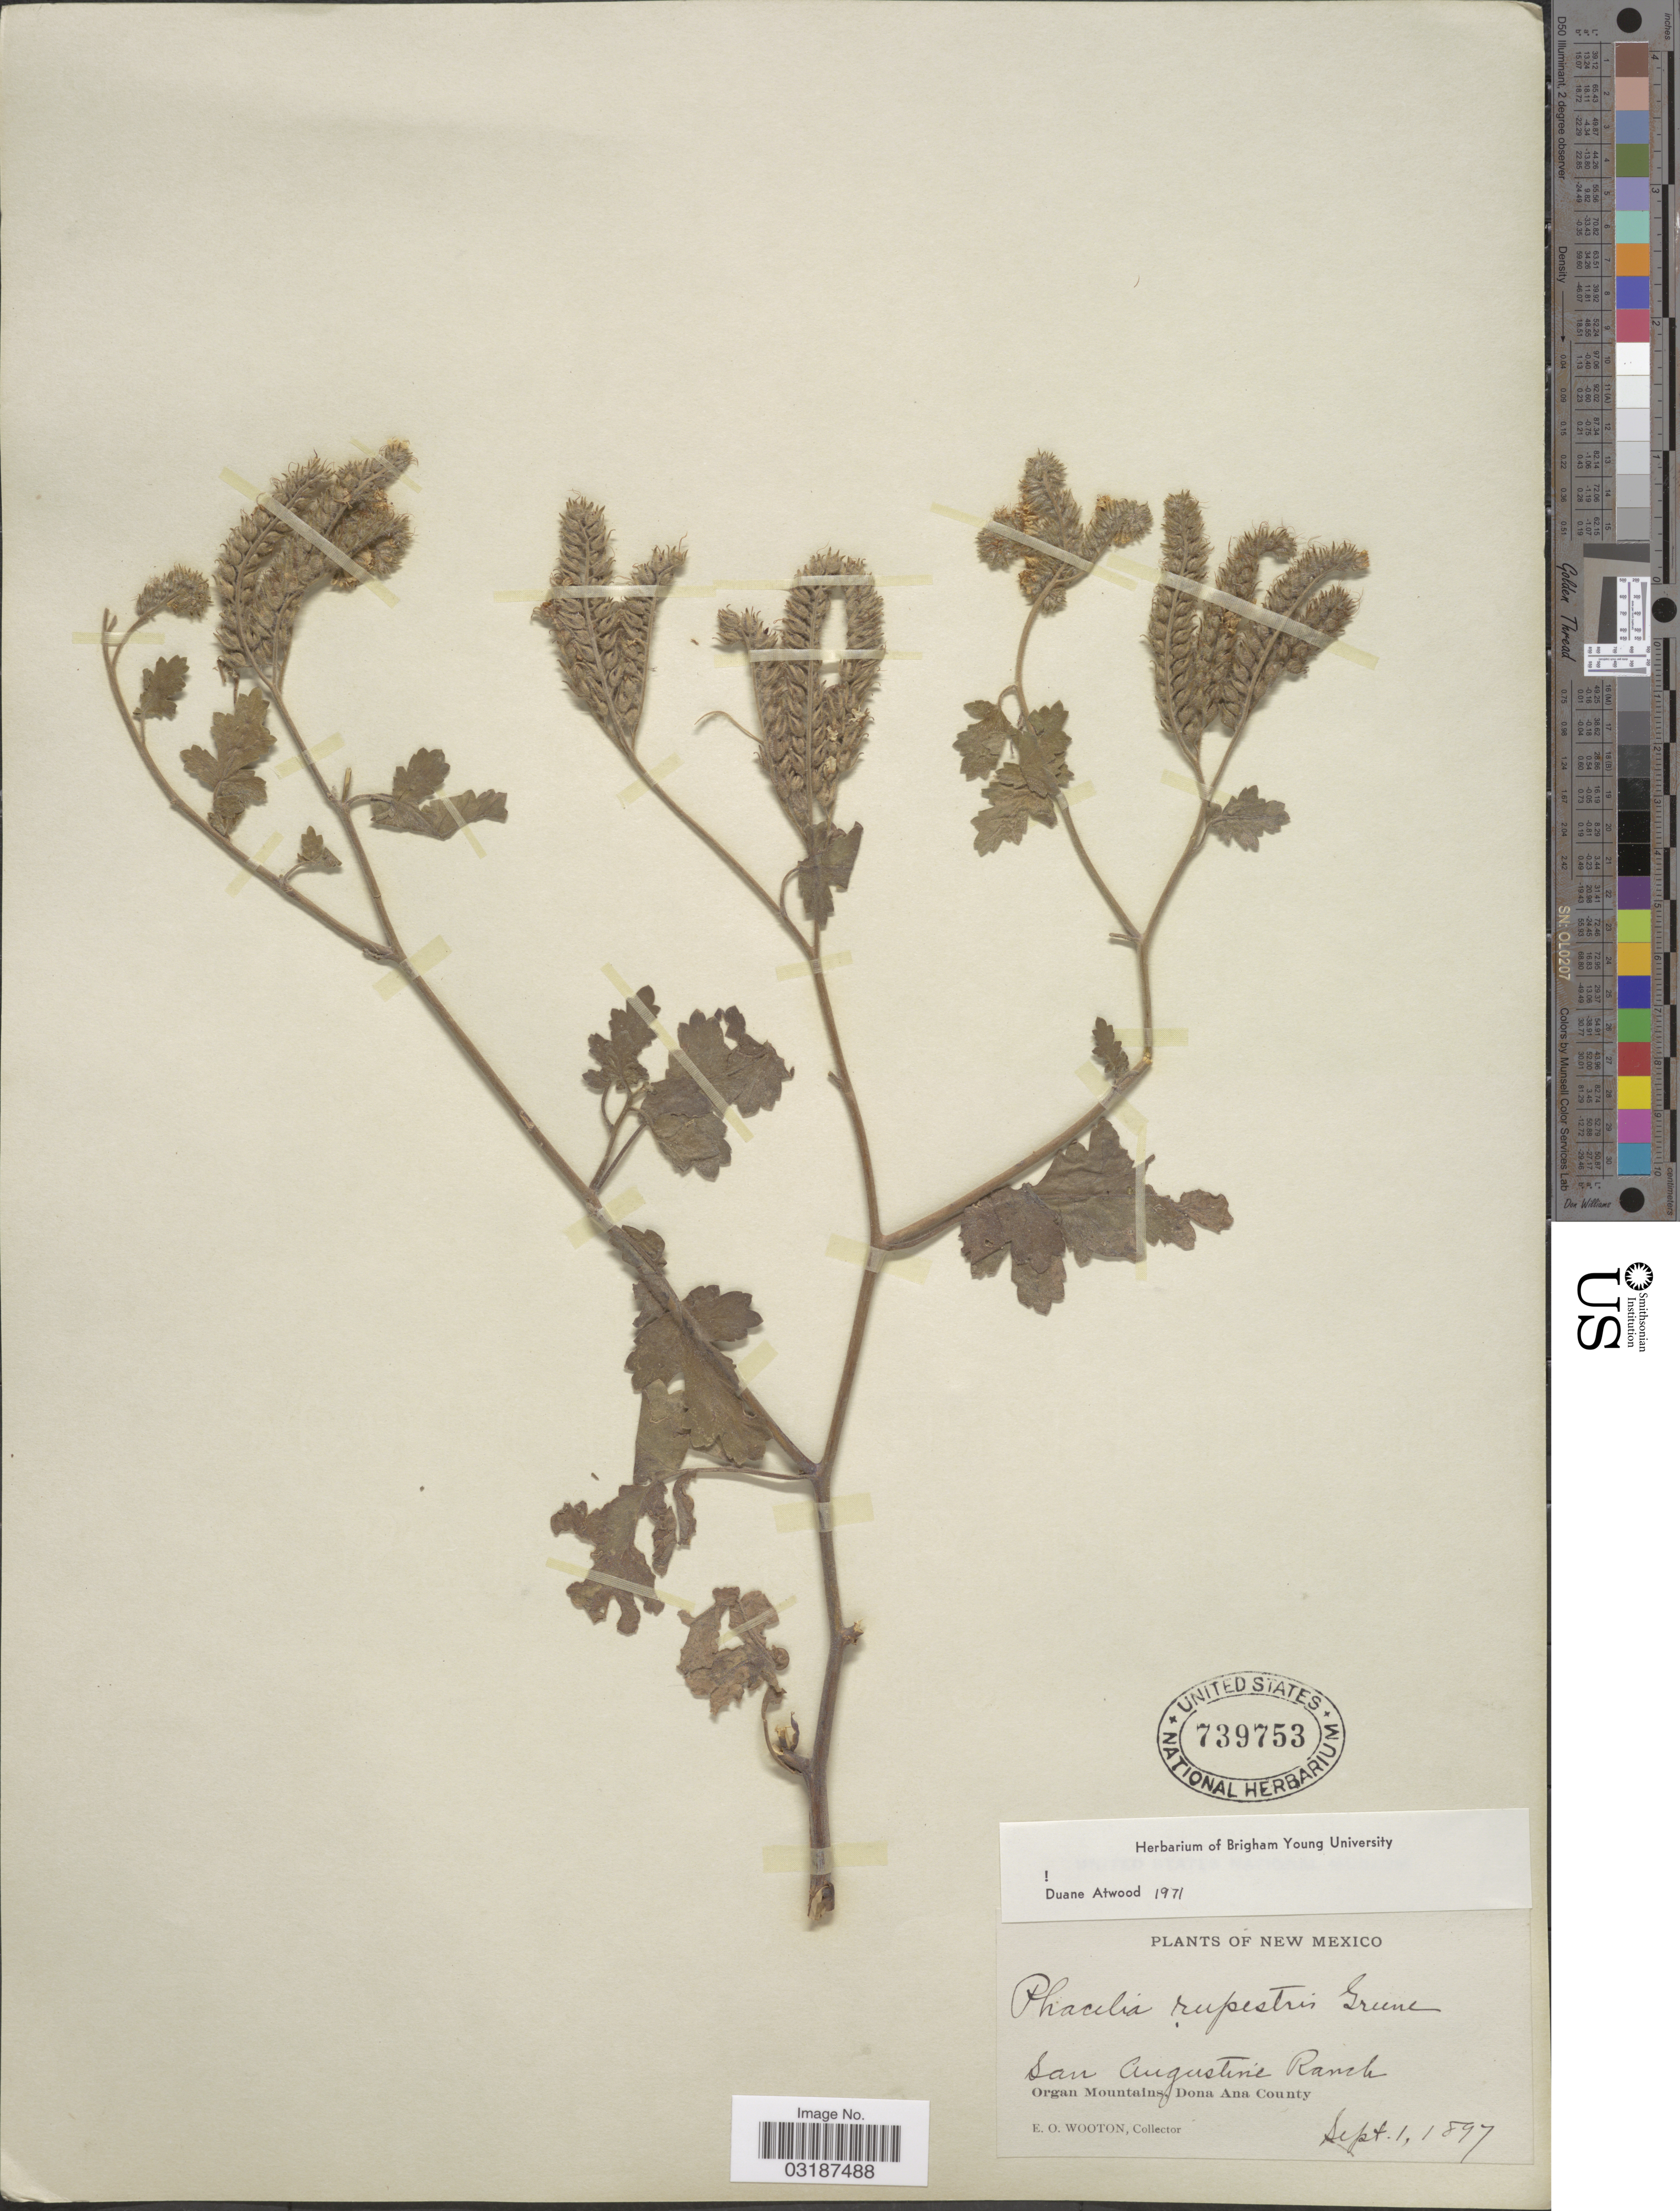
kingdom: Plantae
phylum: Tracheophyta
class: Magnoliopsida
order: Boraginales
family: Hydrophyllaceae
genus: Phacelia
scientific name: Phacelia rupestris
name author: Greene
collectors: E. O. Wooton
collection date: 1897-09-01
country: United States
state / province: New Mexico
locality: San Augustine Ranch. Organ Mountains, Dona Ana County.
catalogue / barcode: US 739753